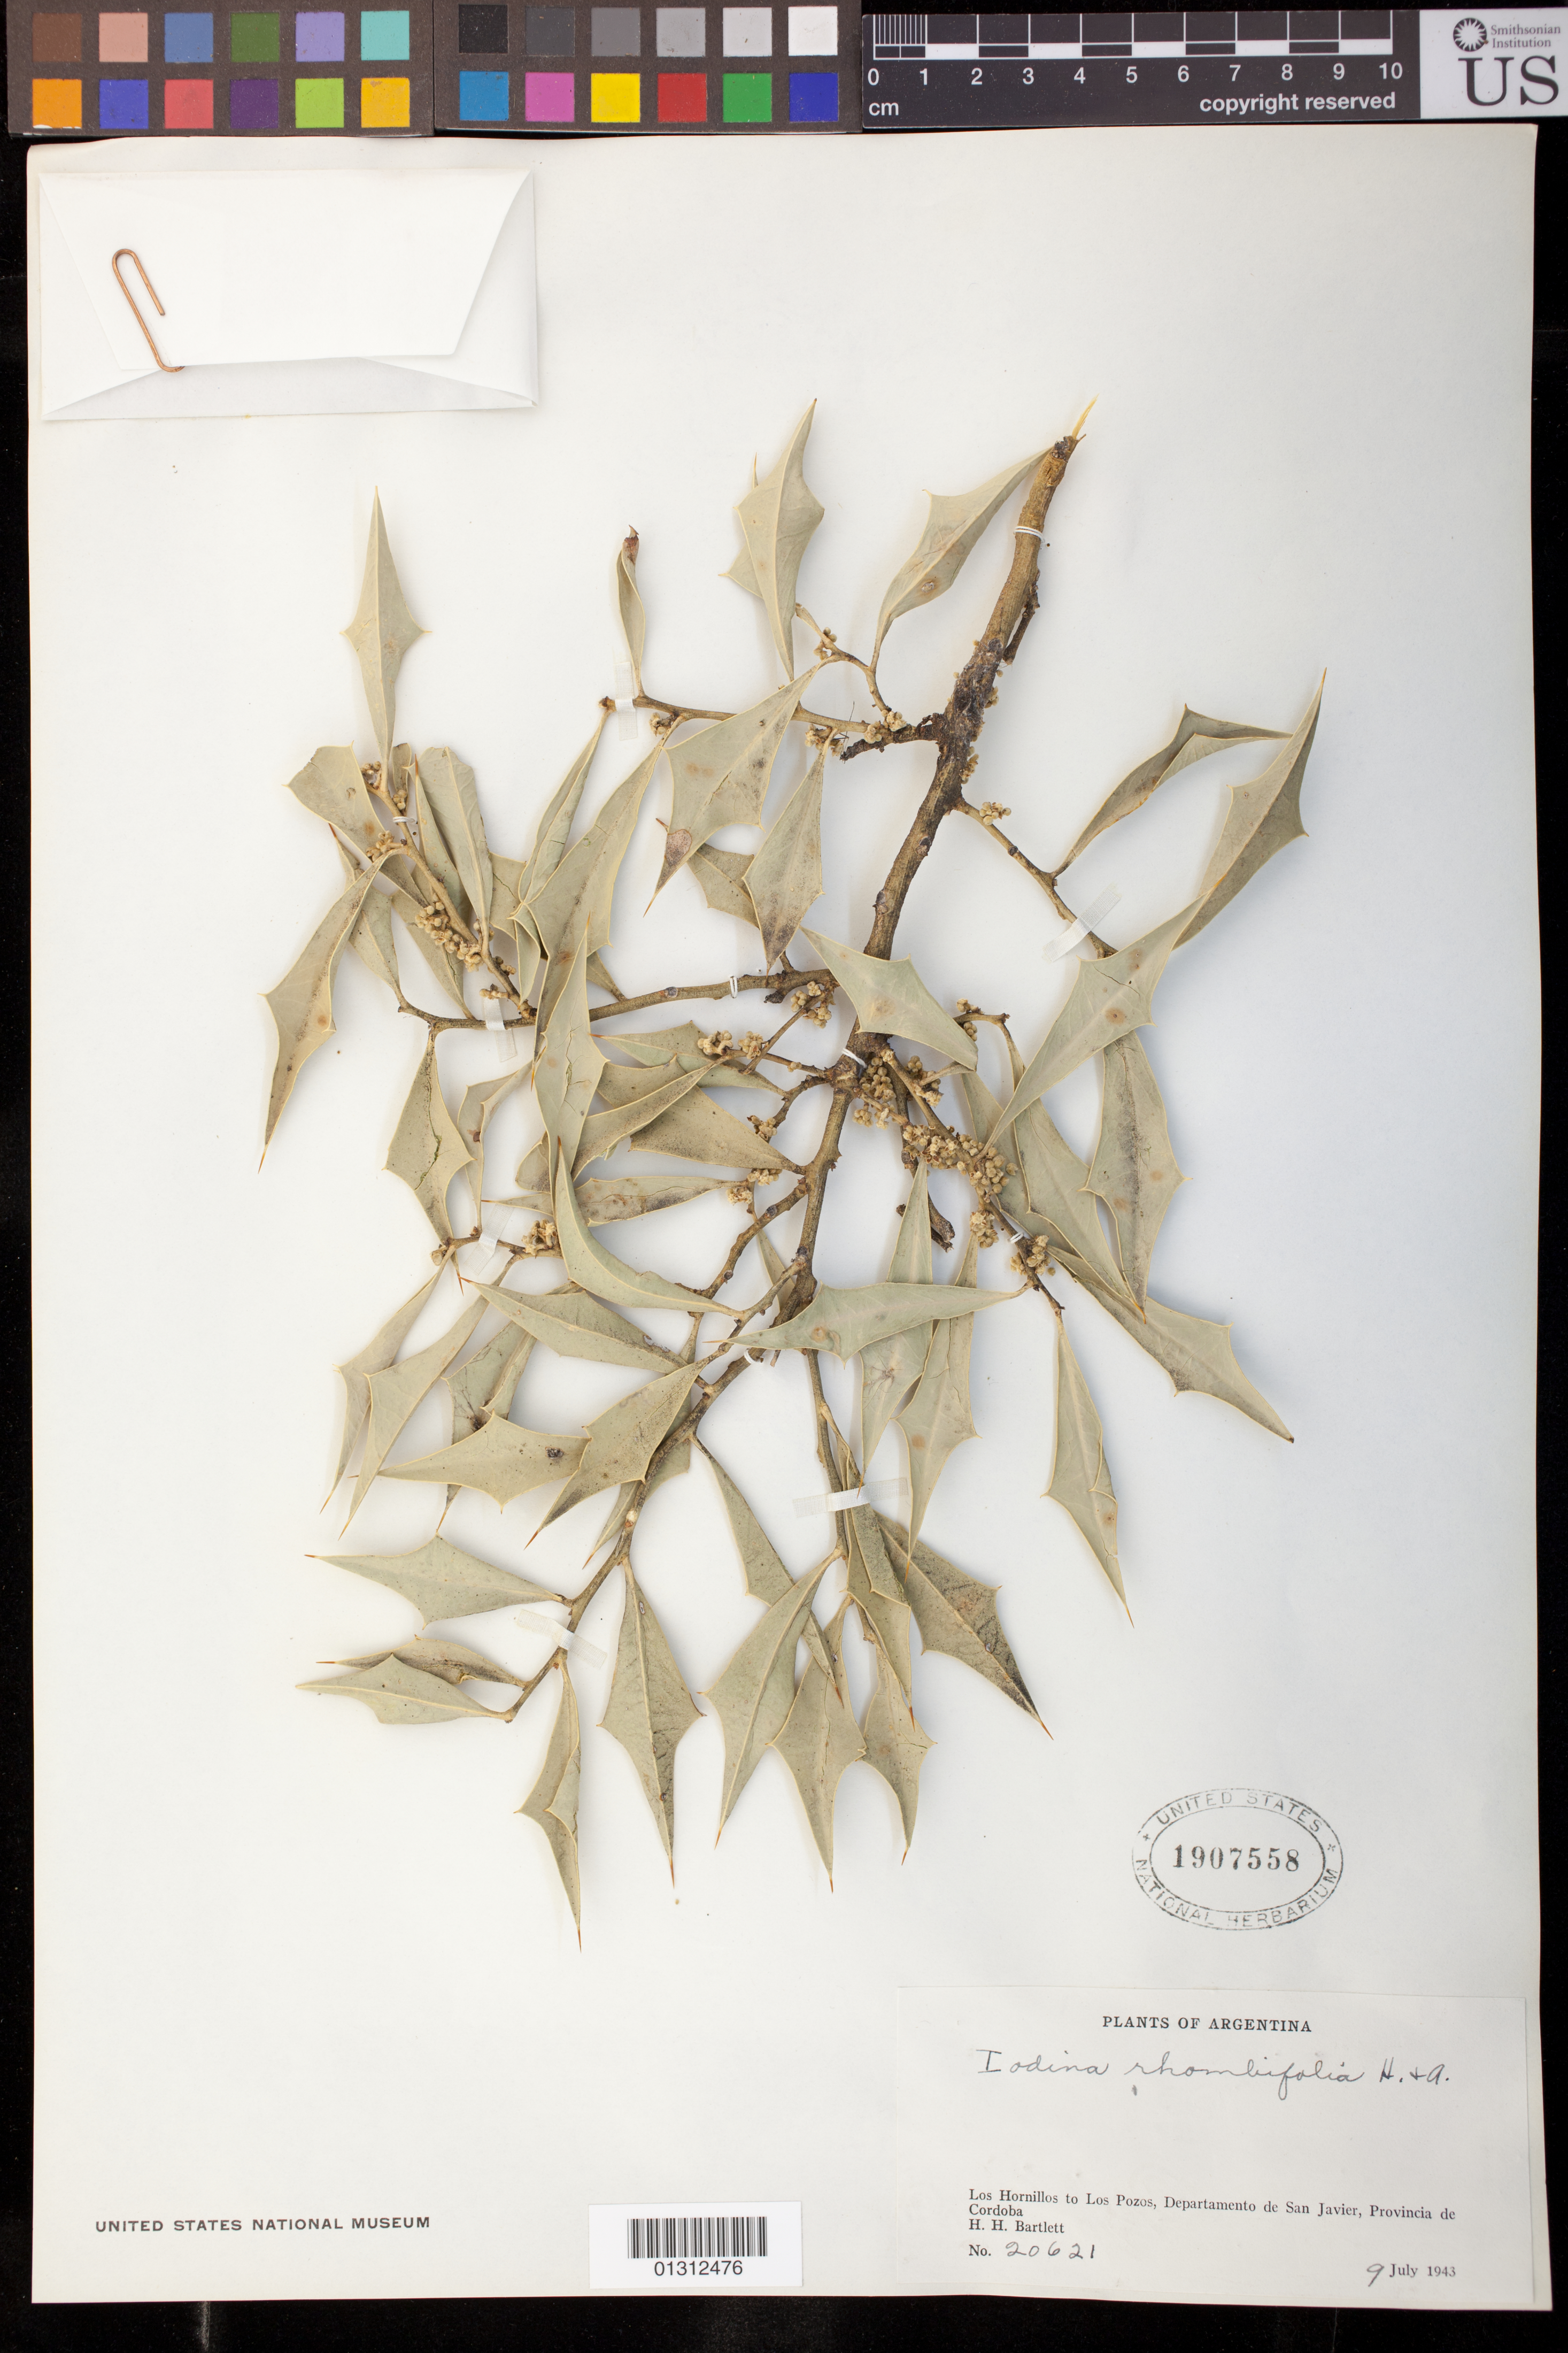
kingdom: Plantae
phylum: Tracheophyta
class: Magnoliopsida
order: Santalales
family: Cervantesiaceae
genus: Jodina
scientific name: Jodina rhombifolia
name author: (Hook. & Arn.) Reissek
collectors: H. H. Bartlett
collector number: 20621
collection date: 1943-07-09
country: Argentina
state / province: Cordoba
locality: Los Hornillos to Los Pozos, Departamento de San Javier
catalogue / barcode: US 1907558